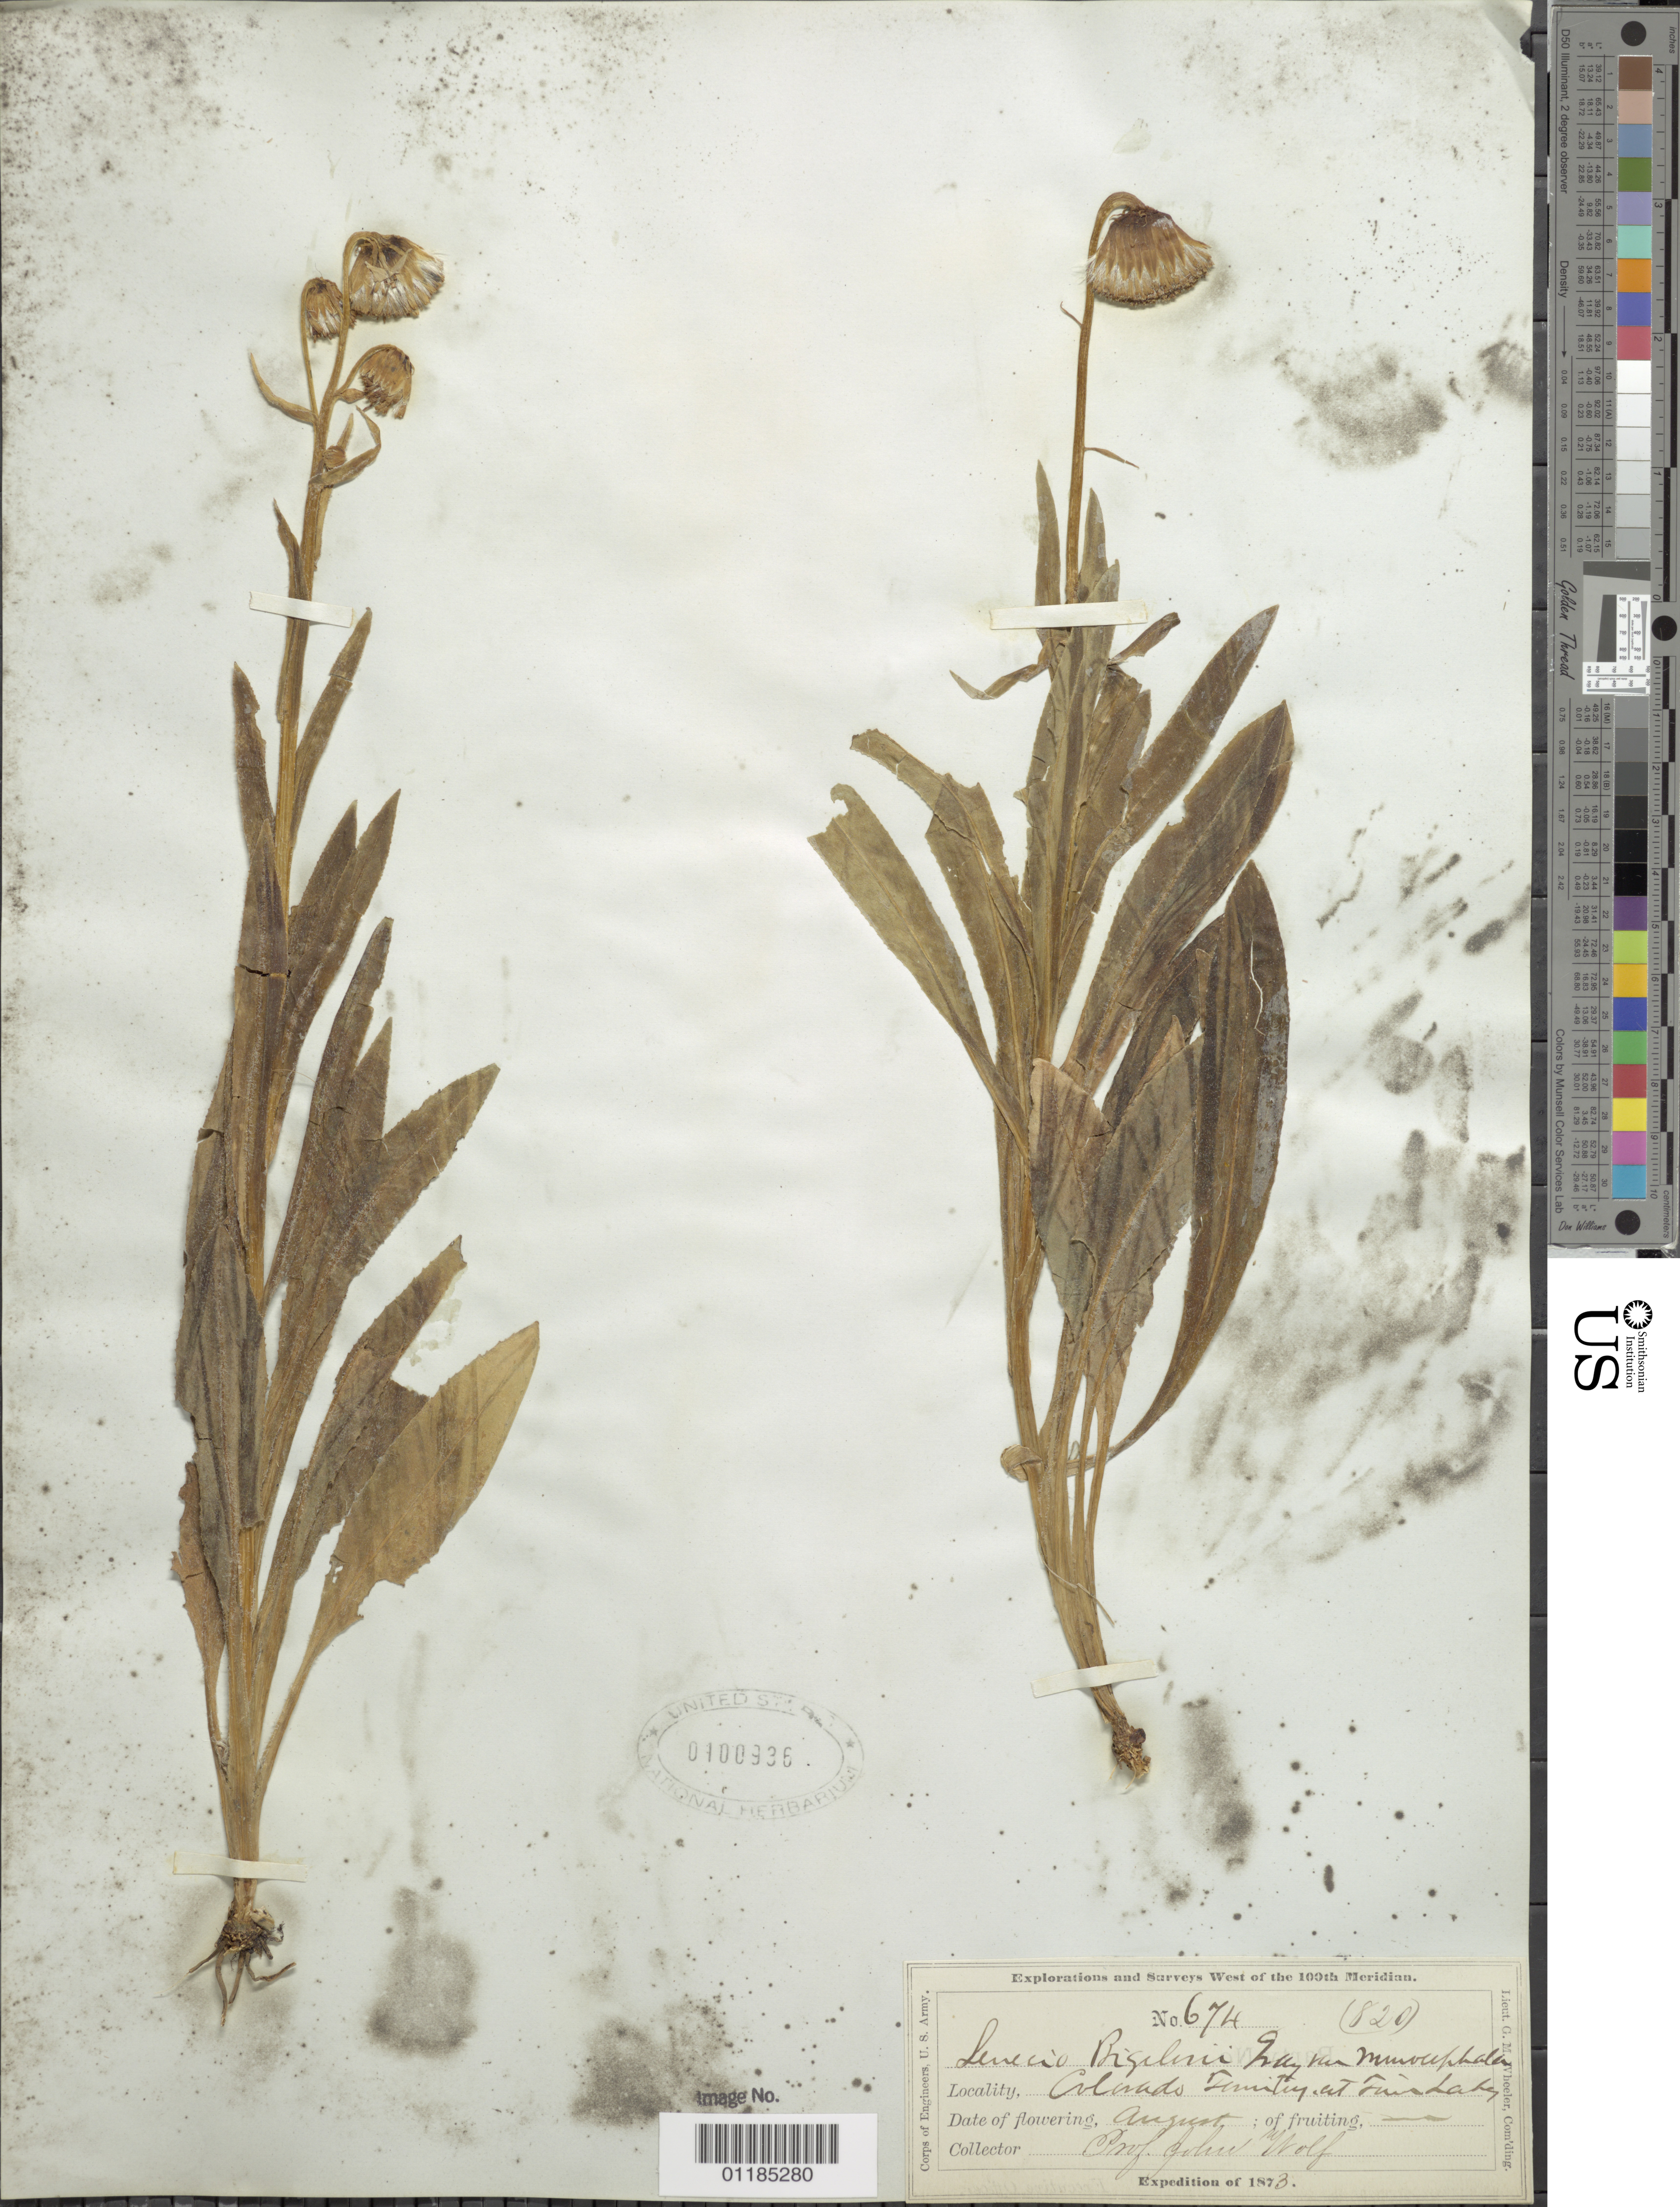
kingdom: Plantae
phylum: Tracheophyta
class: Magnoliopsida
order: Asterales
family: Asteraceae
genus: Senecio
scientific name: Senecio bigelovii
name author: A. Gray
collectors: J. Wolf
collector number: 674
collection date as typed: Aug 1873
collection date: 1873-08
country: United States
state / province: Colorado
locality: Twin lakes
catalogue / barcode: US 100936